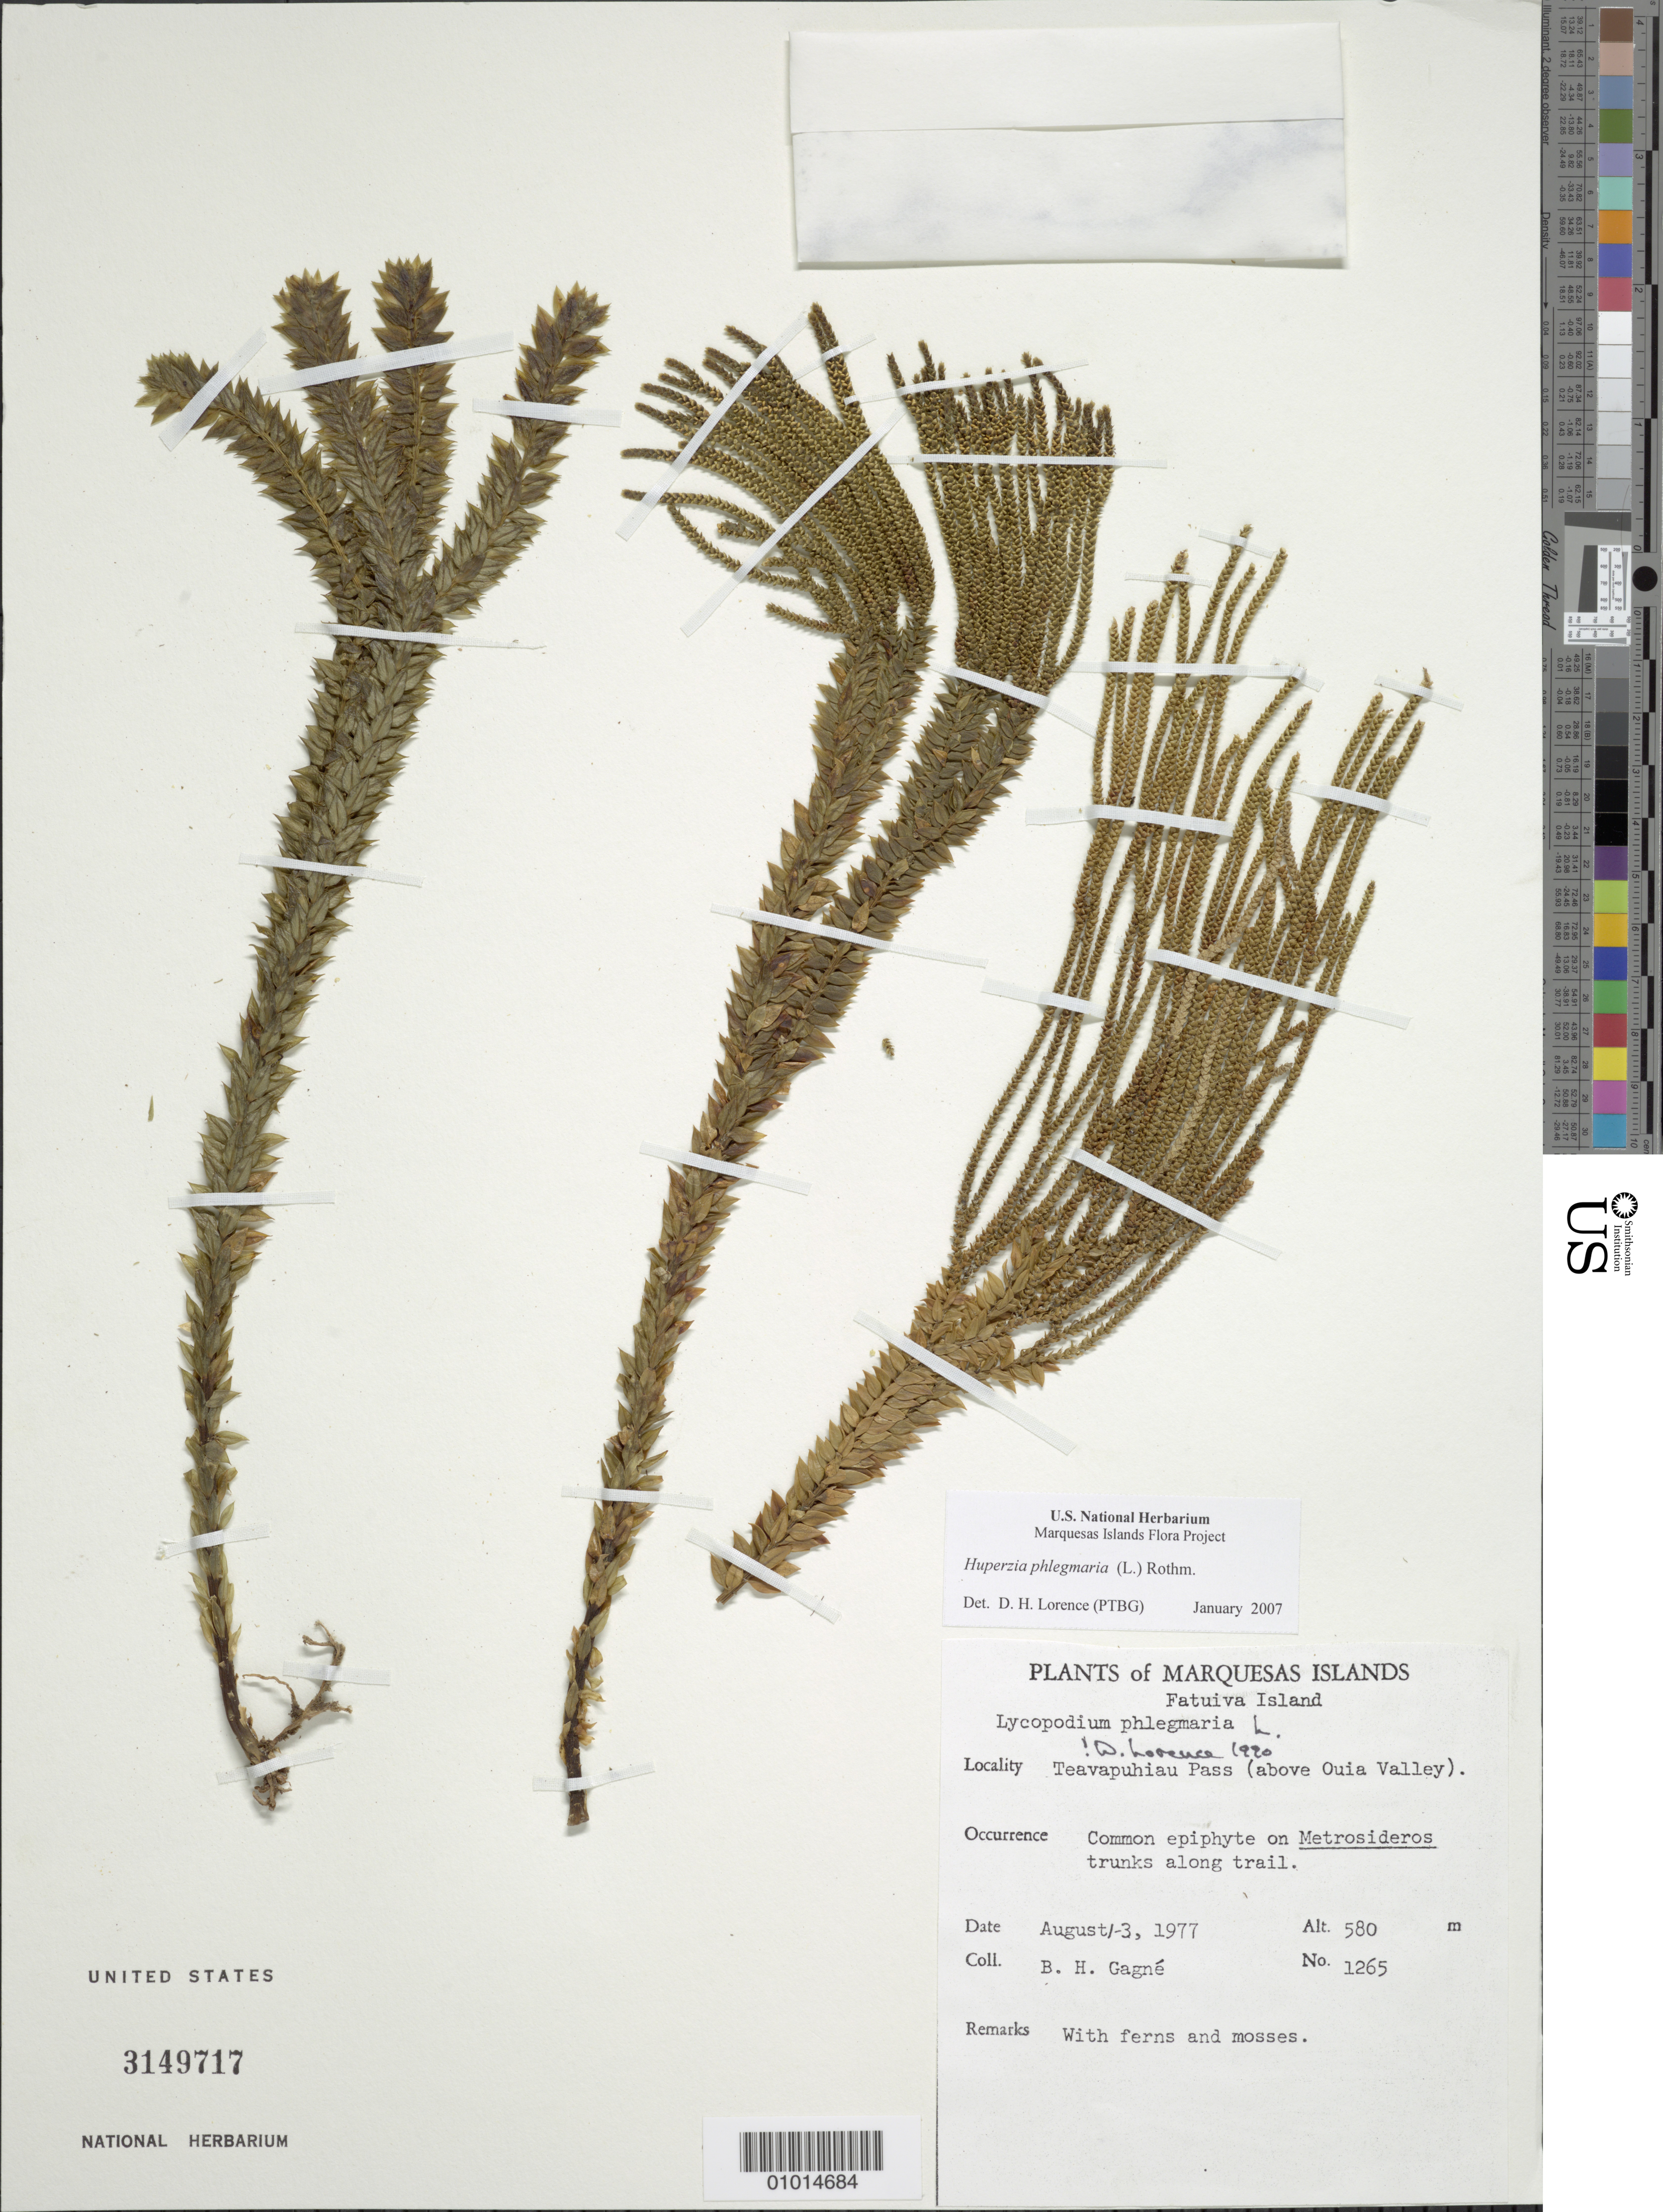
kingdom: Plantae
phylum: Tracheophyta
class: Lycopodiopsida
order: Lycopodiales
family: Lycopodiaceae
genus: Phlegmariurus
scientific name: Phlegmariurus australis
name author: (Willd.) A. R. Field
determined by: Wagner, W. L., (BOT), Smithsonian Institution - National Museum of Natural History (UNITED STATES)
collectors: B. H. Gagné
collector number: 1265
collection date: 1977-08-01/1977-08-03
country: French Polynesia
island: Fatu Hiva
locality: Teavapuhiau Pass (above Ouia Valley)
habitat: Common epiphyte on Metrosideros trunks along trail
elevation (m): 580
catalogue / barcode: US 3149717